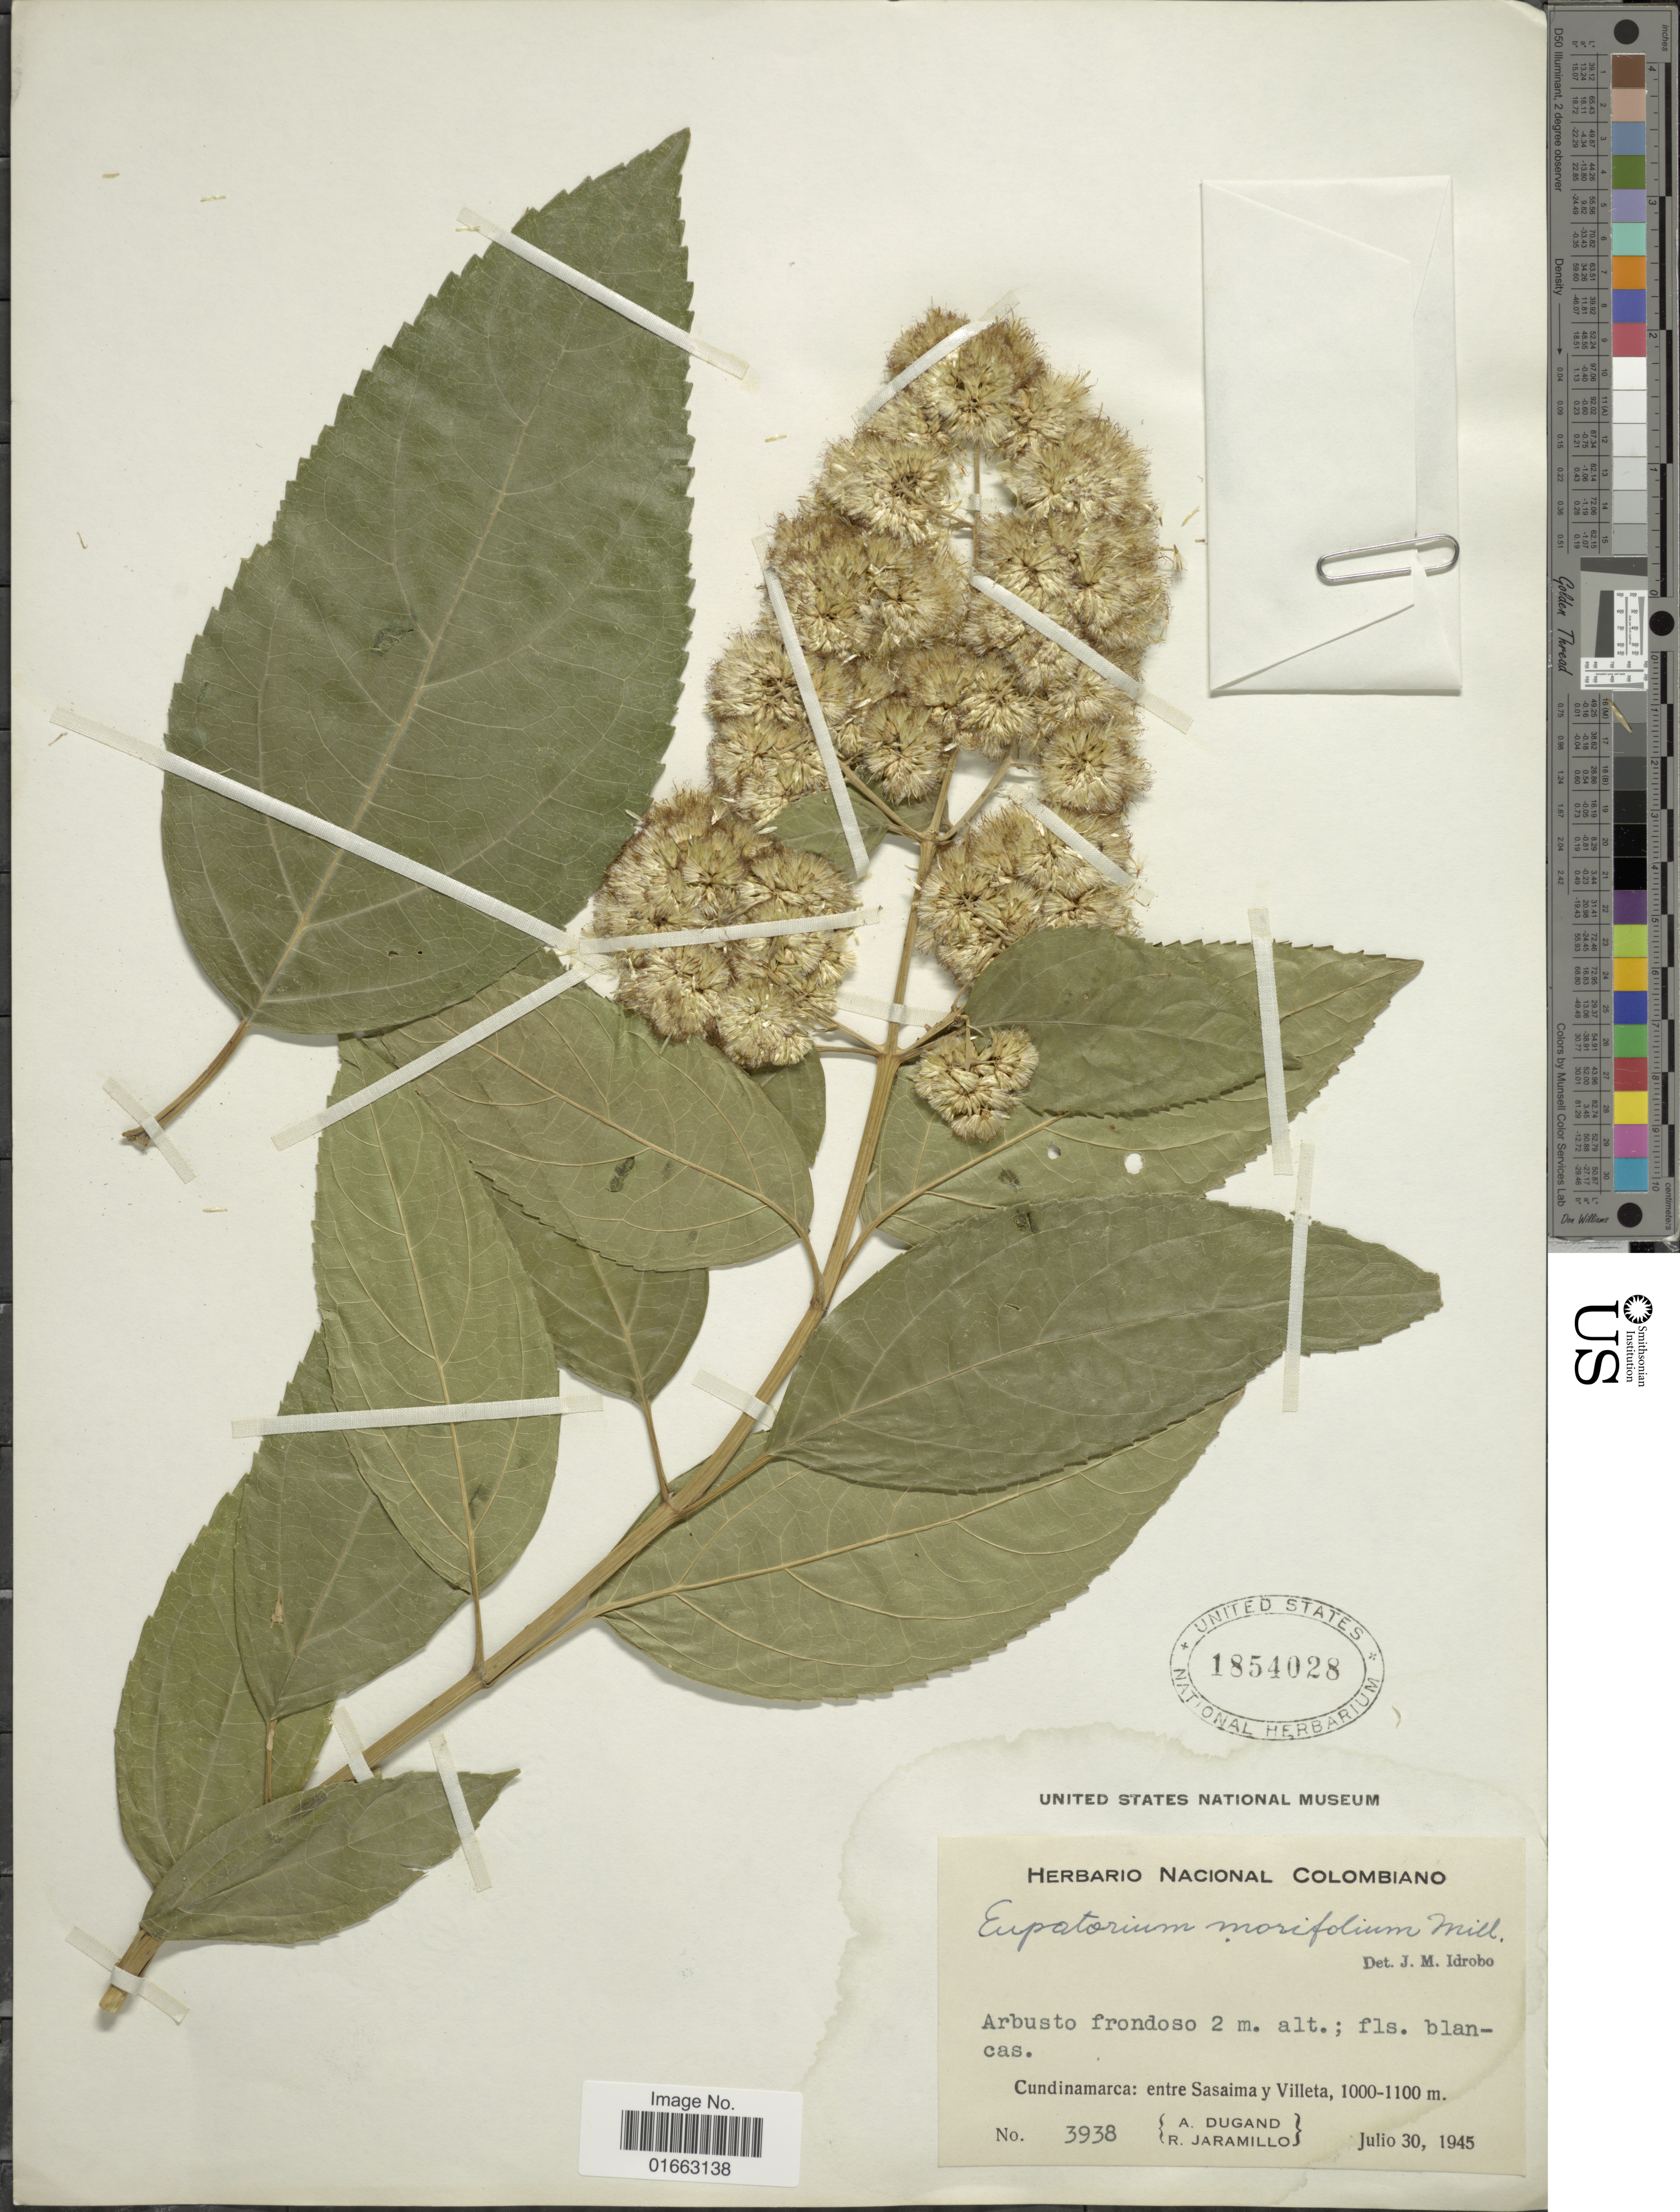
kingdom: Plantae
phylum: Tracheophyta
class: Magnoliopsida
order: Asterales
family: Asteraceae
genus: Critonia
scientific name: Critonia morifolia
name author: (Mill.) R.M. King & H. Rob.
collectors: A. Dugand & R. Jaramillo M.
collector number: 3938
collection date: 1945-07-30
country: Colombia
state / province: Cundinamarca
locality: Entre Sasaima y Villeta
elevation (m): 1000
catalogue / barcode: US 1854028